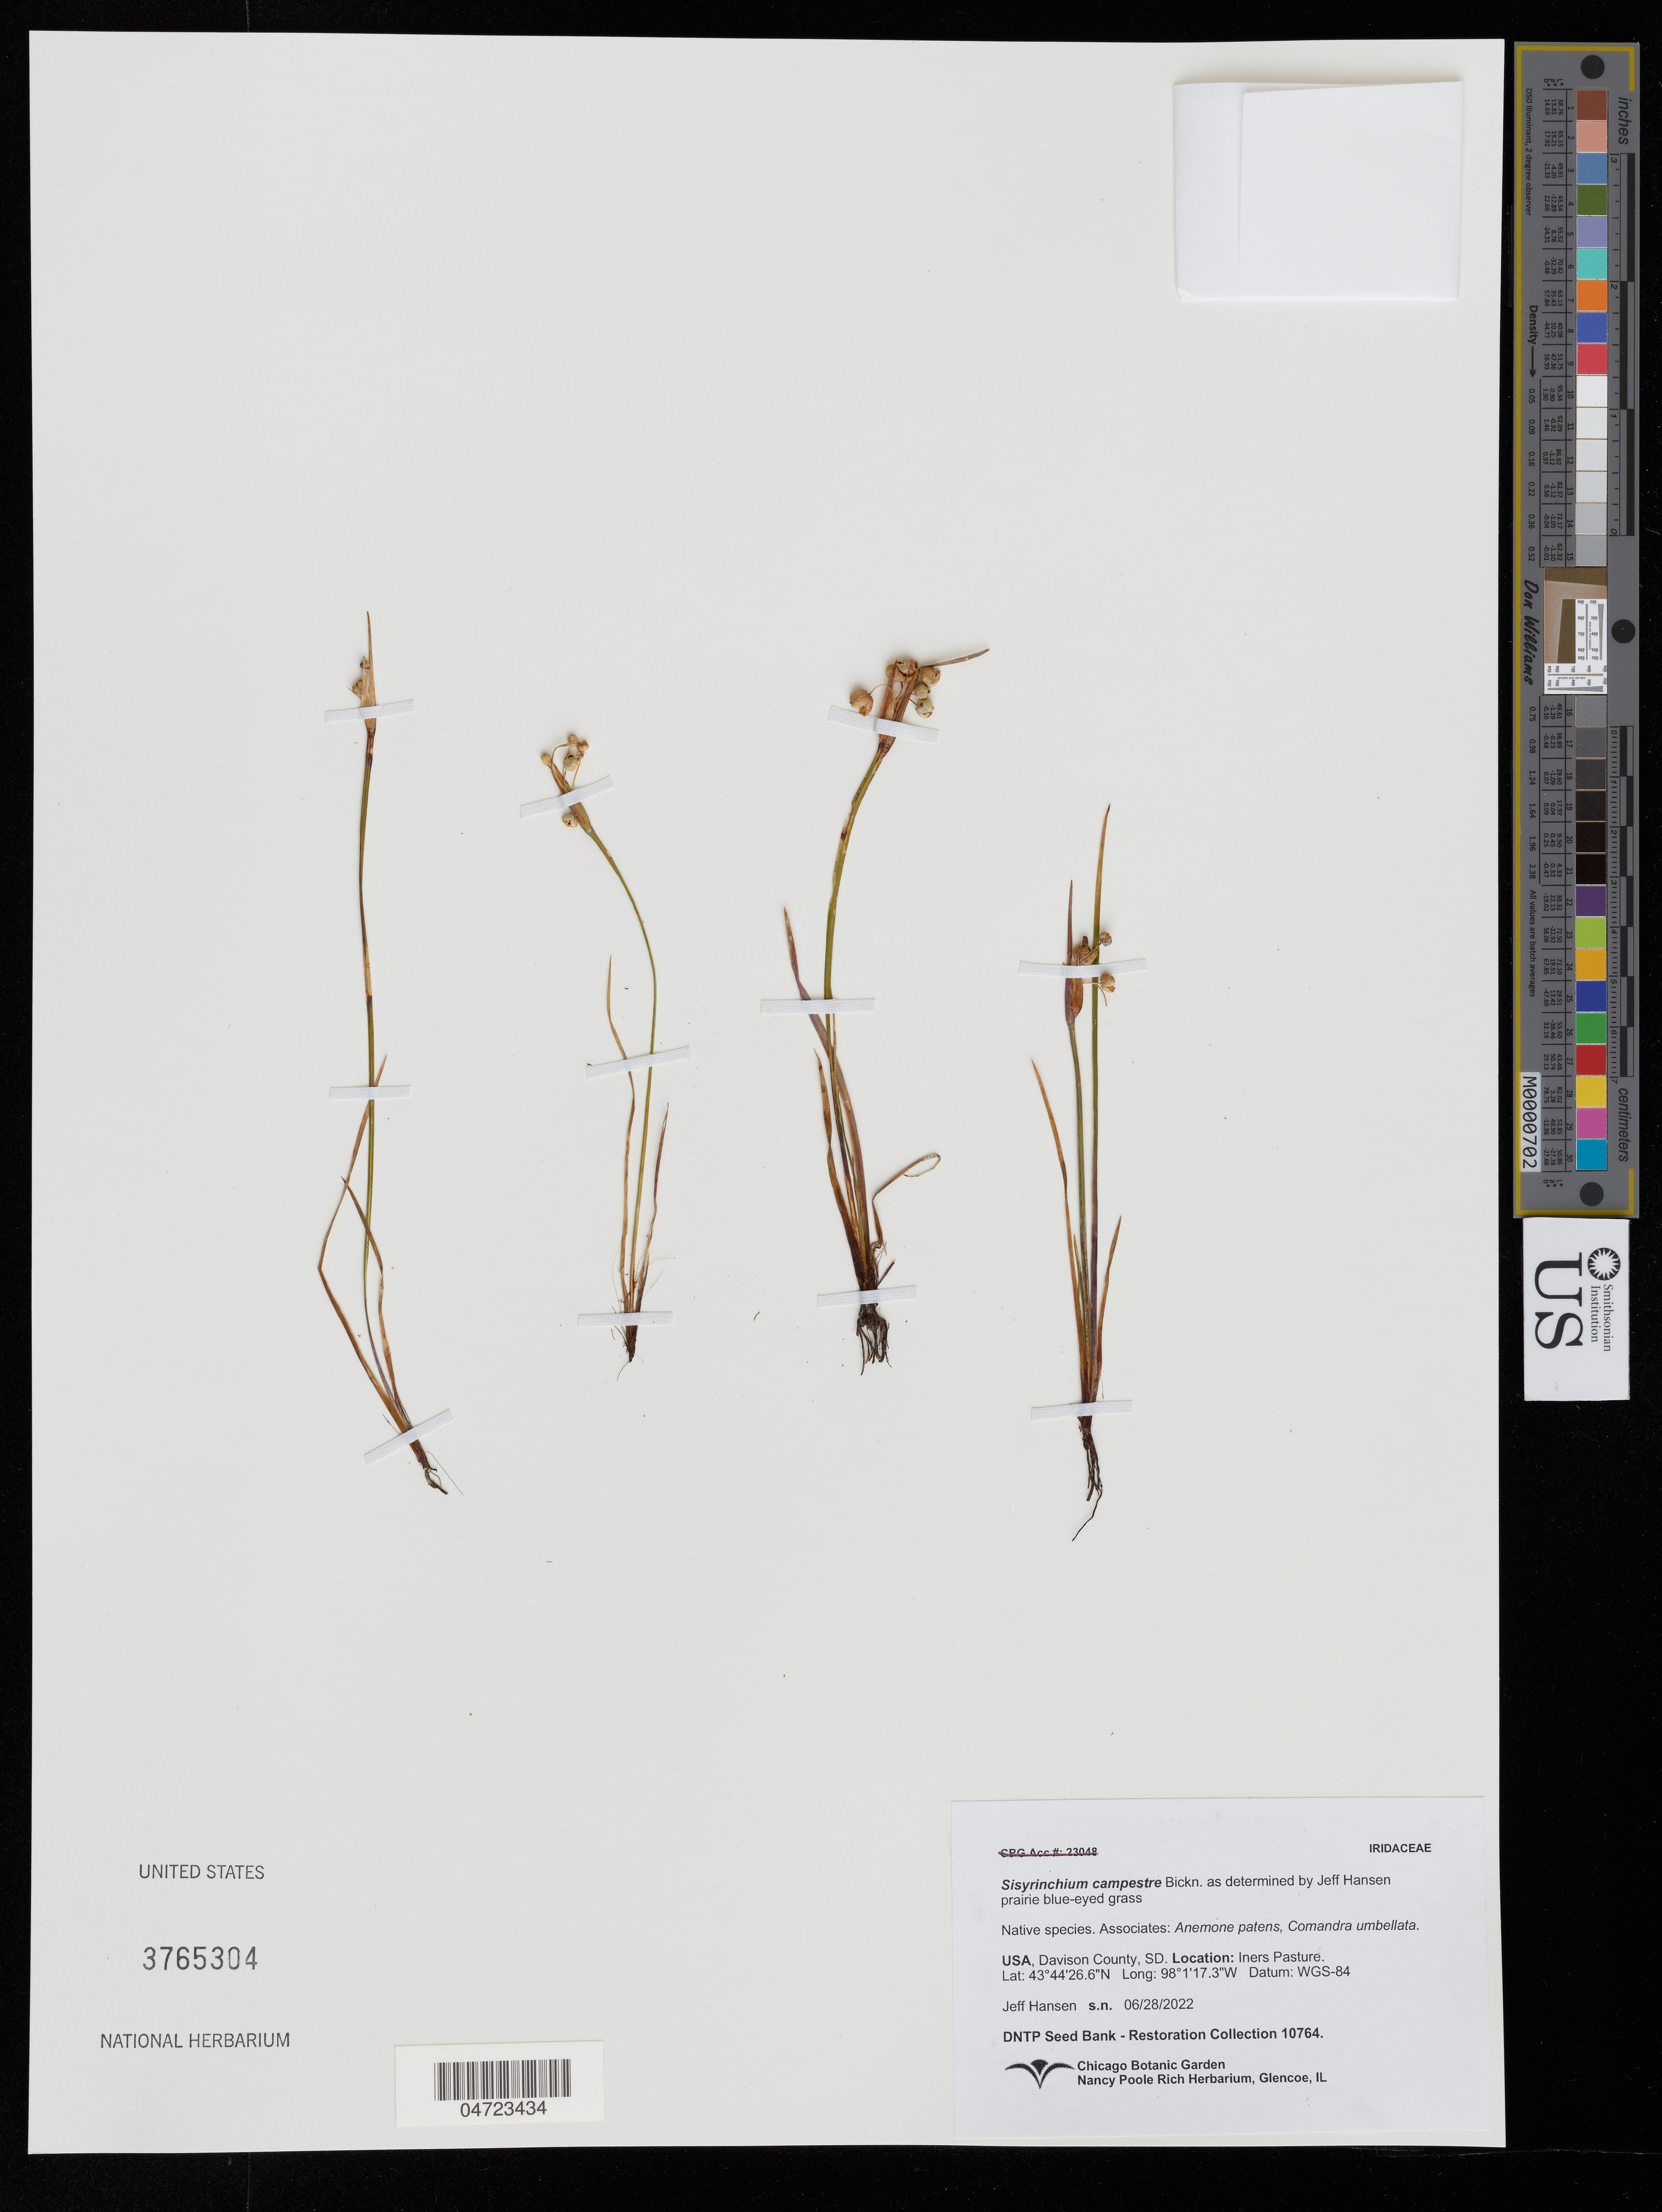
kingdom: Plantae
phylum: Tracheophyta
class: Liliopsida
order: Asparagales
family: Iridaceae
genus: Sisyrinchium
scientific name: Sisyrinchium campestre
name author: E.P. Bicknell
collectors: J. Hansen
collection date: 2022-06-28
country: United States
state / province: South Dakota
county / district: Davison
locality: Davison County. Iners Pasture.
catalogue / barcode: US 3765304